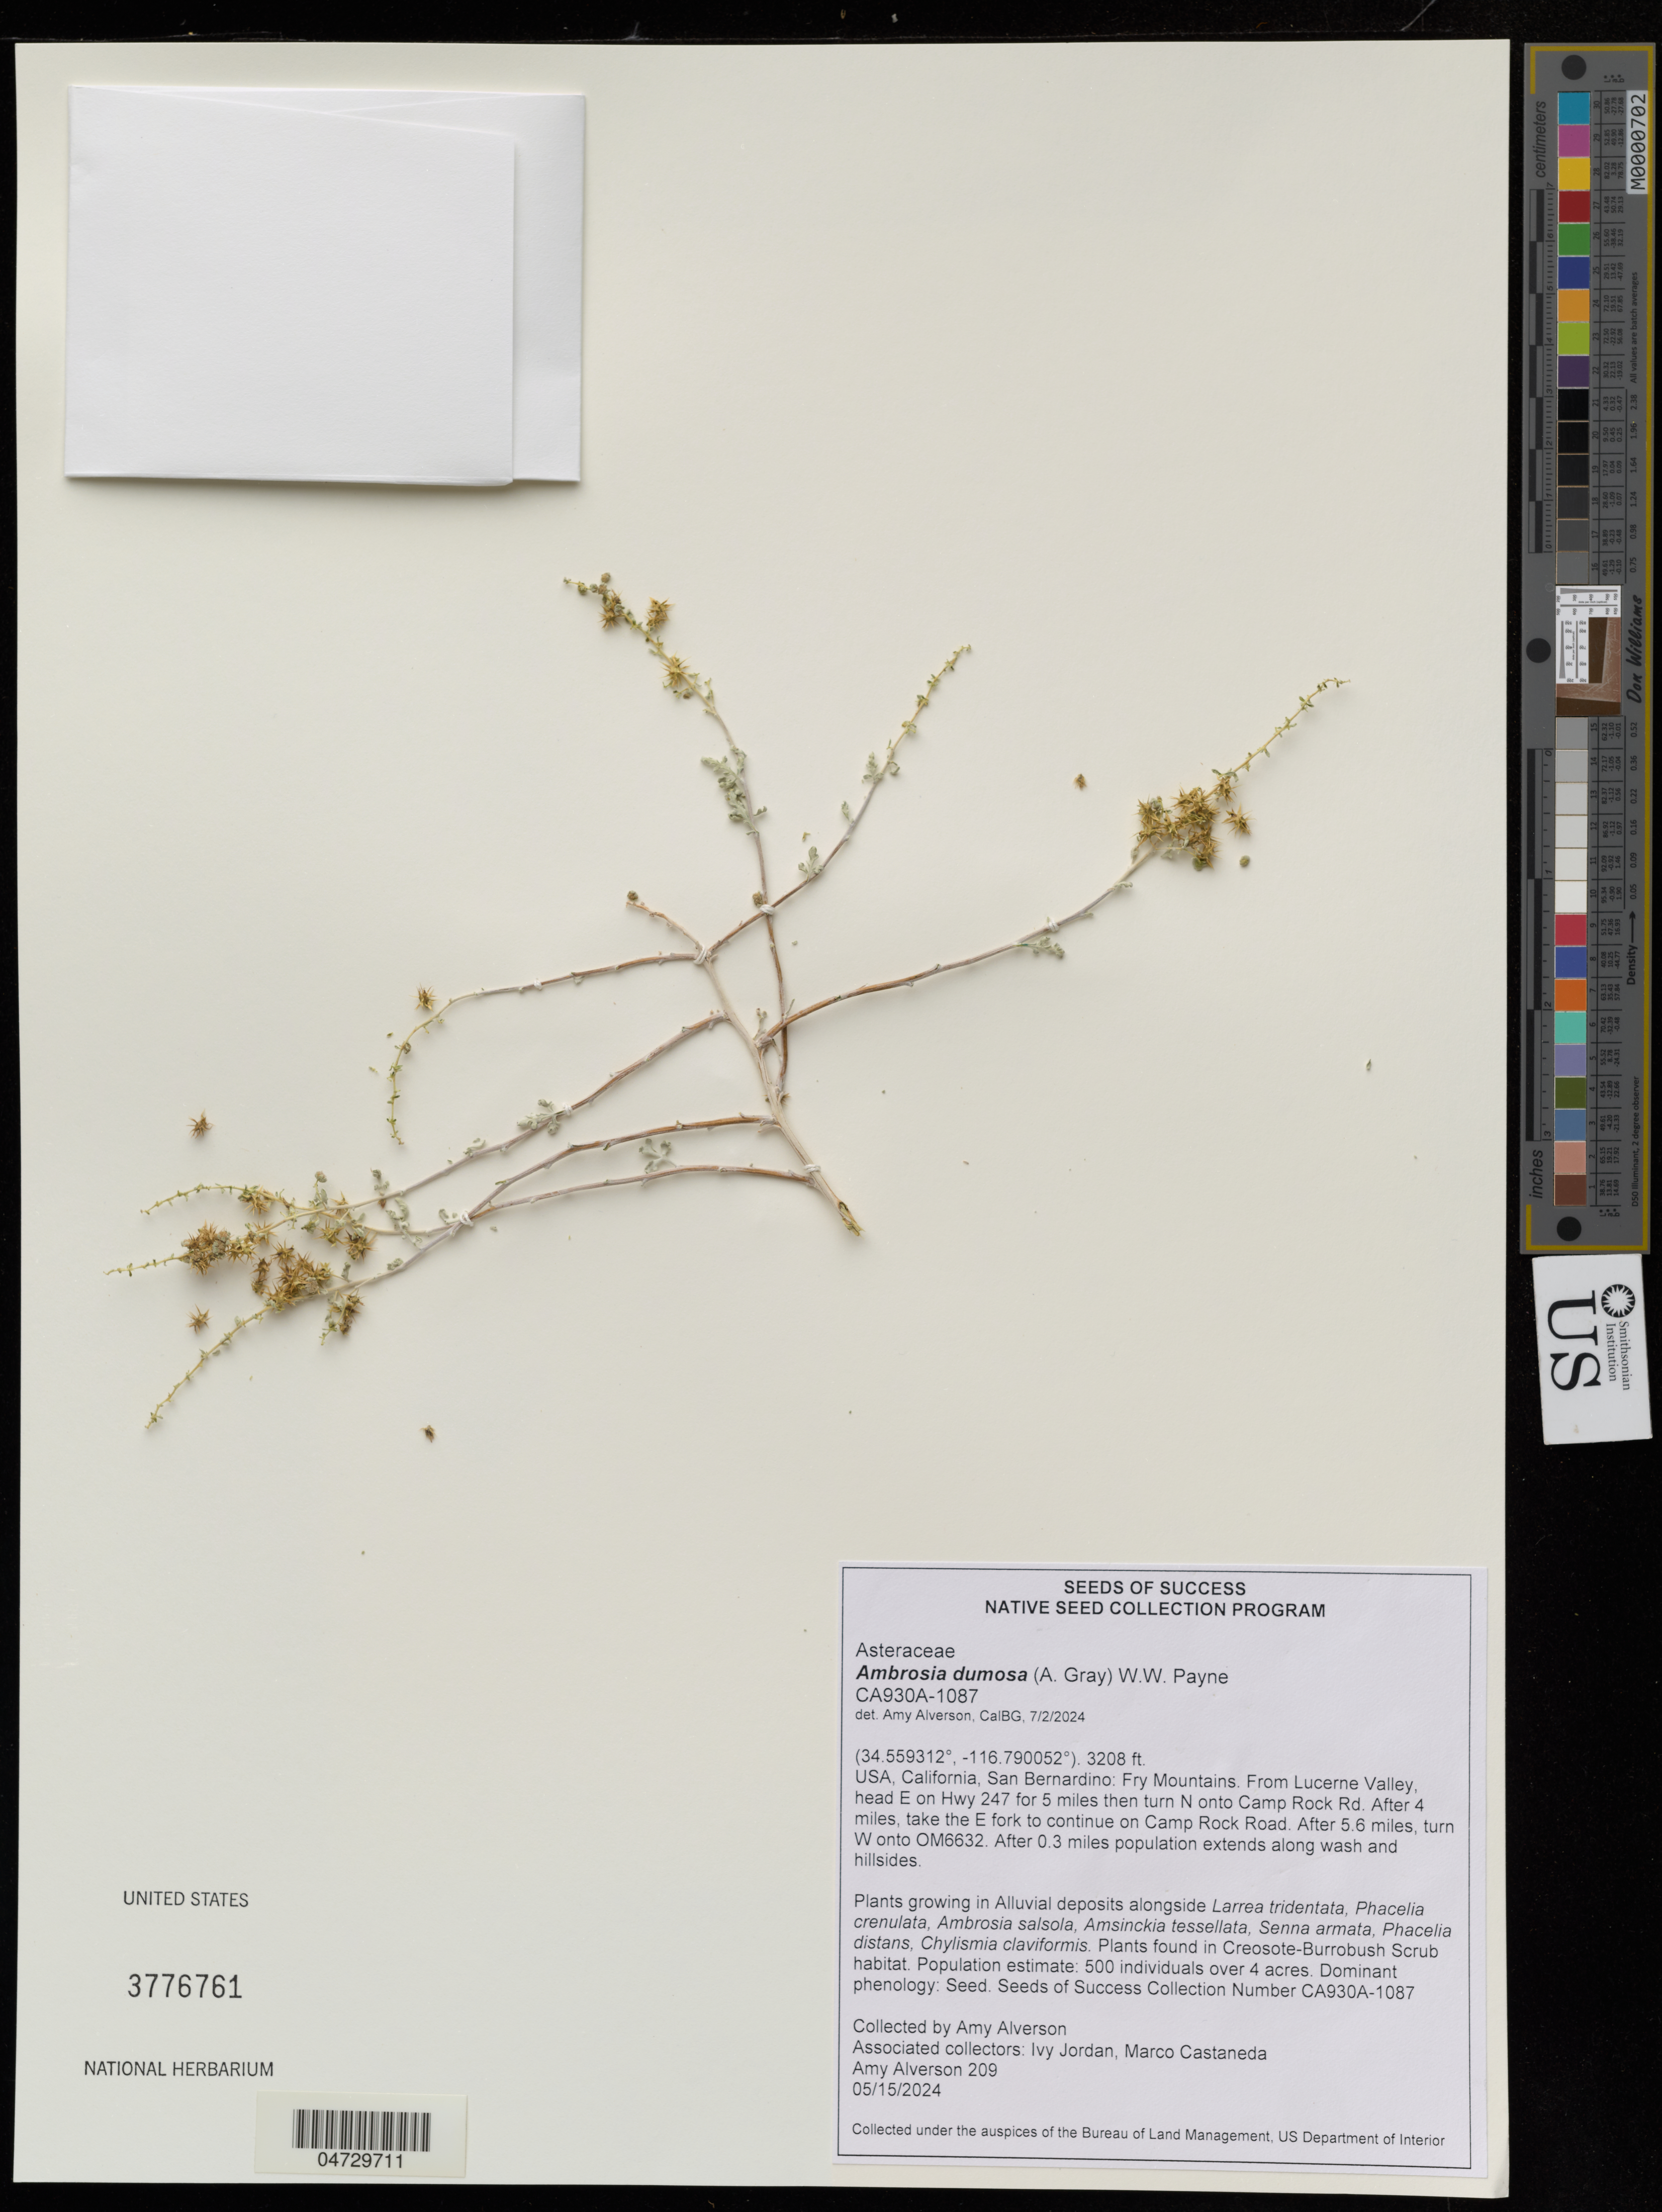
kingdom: Plantae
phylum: Tracheophyta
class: Magnoliopsida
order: Asterales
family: Asteraceae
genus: Ambrosia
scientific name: Ambrosia dumosa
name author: (A. Gray) W.W.Payne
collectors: A. Alverson, I. Jordan & M. Castañeda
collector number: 209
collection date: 2024-05-15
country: United States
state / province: California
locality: San Bernardino: Fry Mountains. From Lucerne Valley, head E on Hwy 247 for 5 miles then turn N onto Camp Rock Rd. After 4 miles, take the E fork to continue on Camp Rock Road. After 5.6 miles, turn W onto OM6632. After 0.3 miles population extends along wash and hillsides.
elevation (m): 978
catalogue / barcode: US 3776761